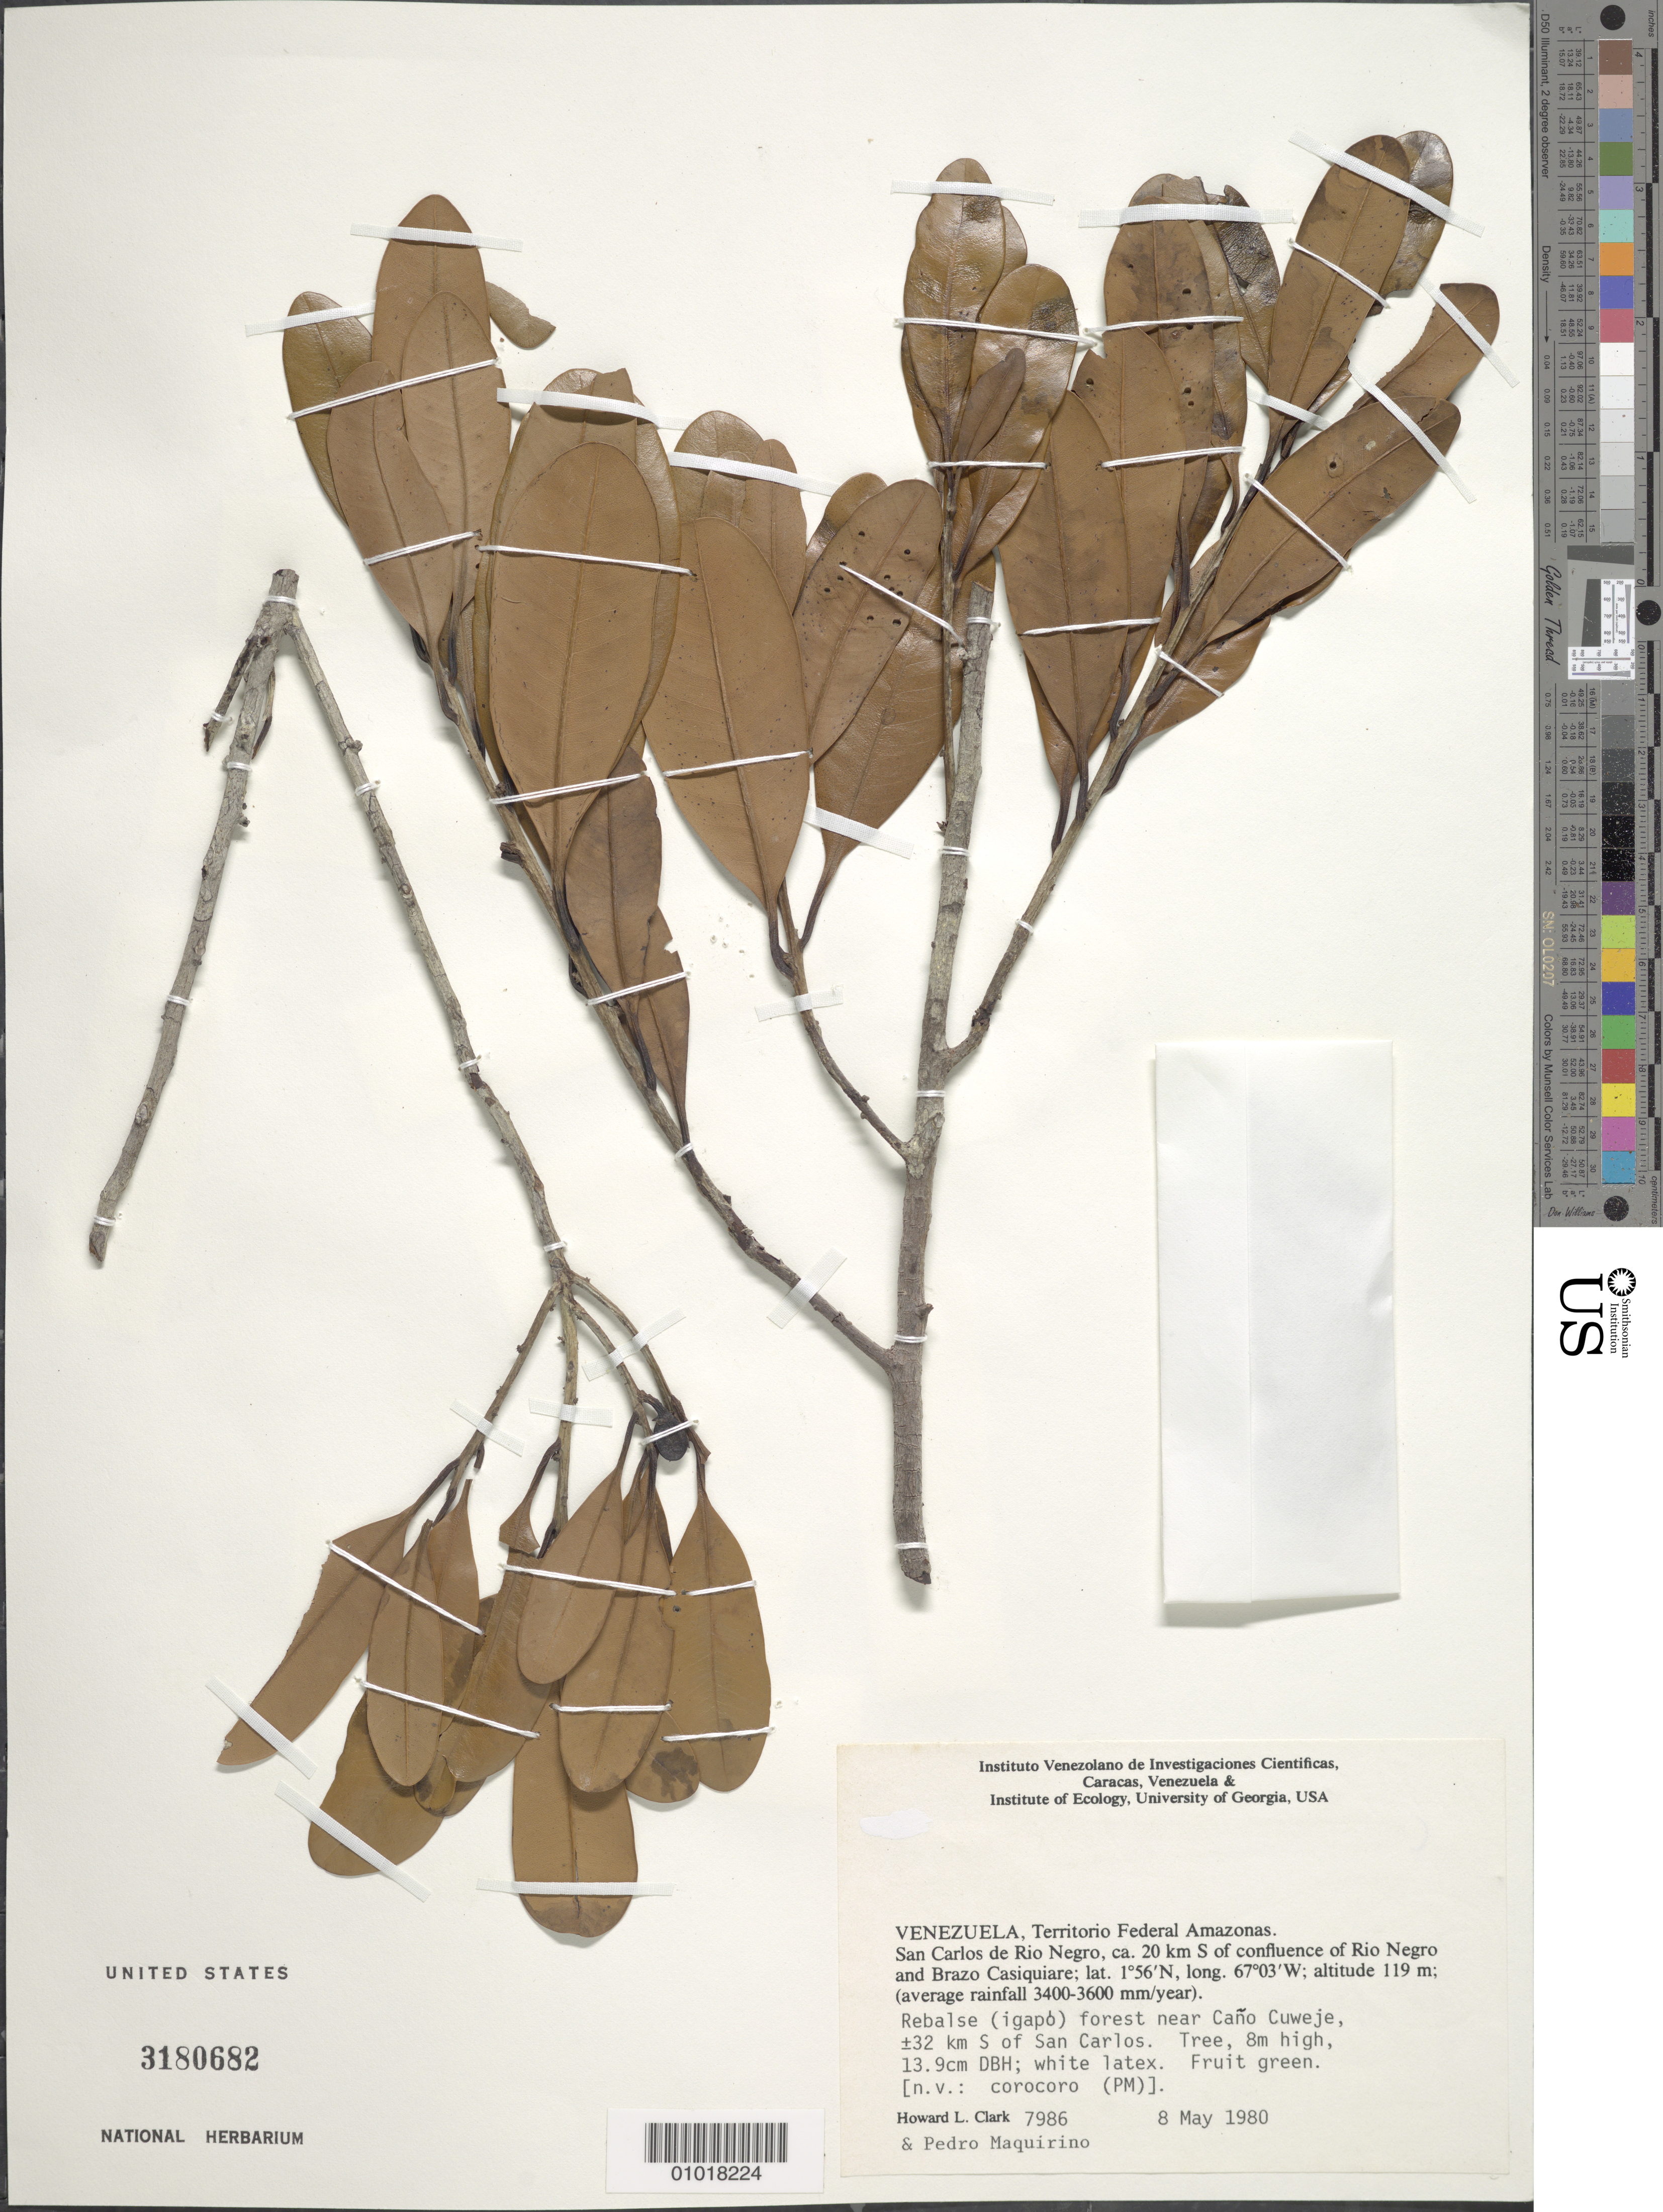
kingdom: Plantae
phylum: Tracheophyta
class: Magnoliopsida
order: Ericales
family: Sapotaceae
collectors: H. L. Clark & P. Maquirino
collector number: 7986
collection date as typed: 8-May-80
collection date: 1980-05-08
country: Venezuela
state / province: Amazonas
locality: San Carlos de Río Negro, ca. 20 km S of confluence of Río Negro and Brazo Casiquiare; Caño Cuweje, +-32km S of San Carlos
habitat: Rebalse (igapo) forest; average rainfall 3400-3600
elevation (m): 119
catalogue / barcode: US 3180682